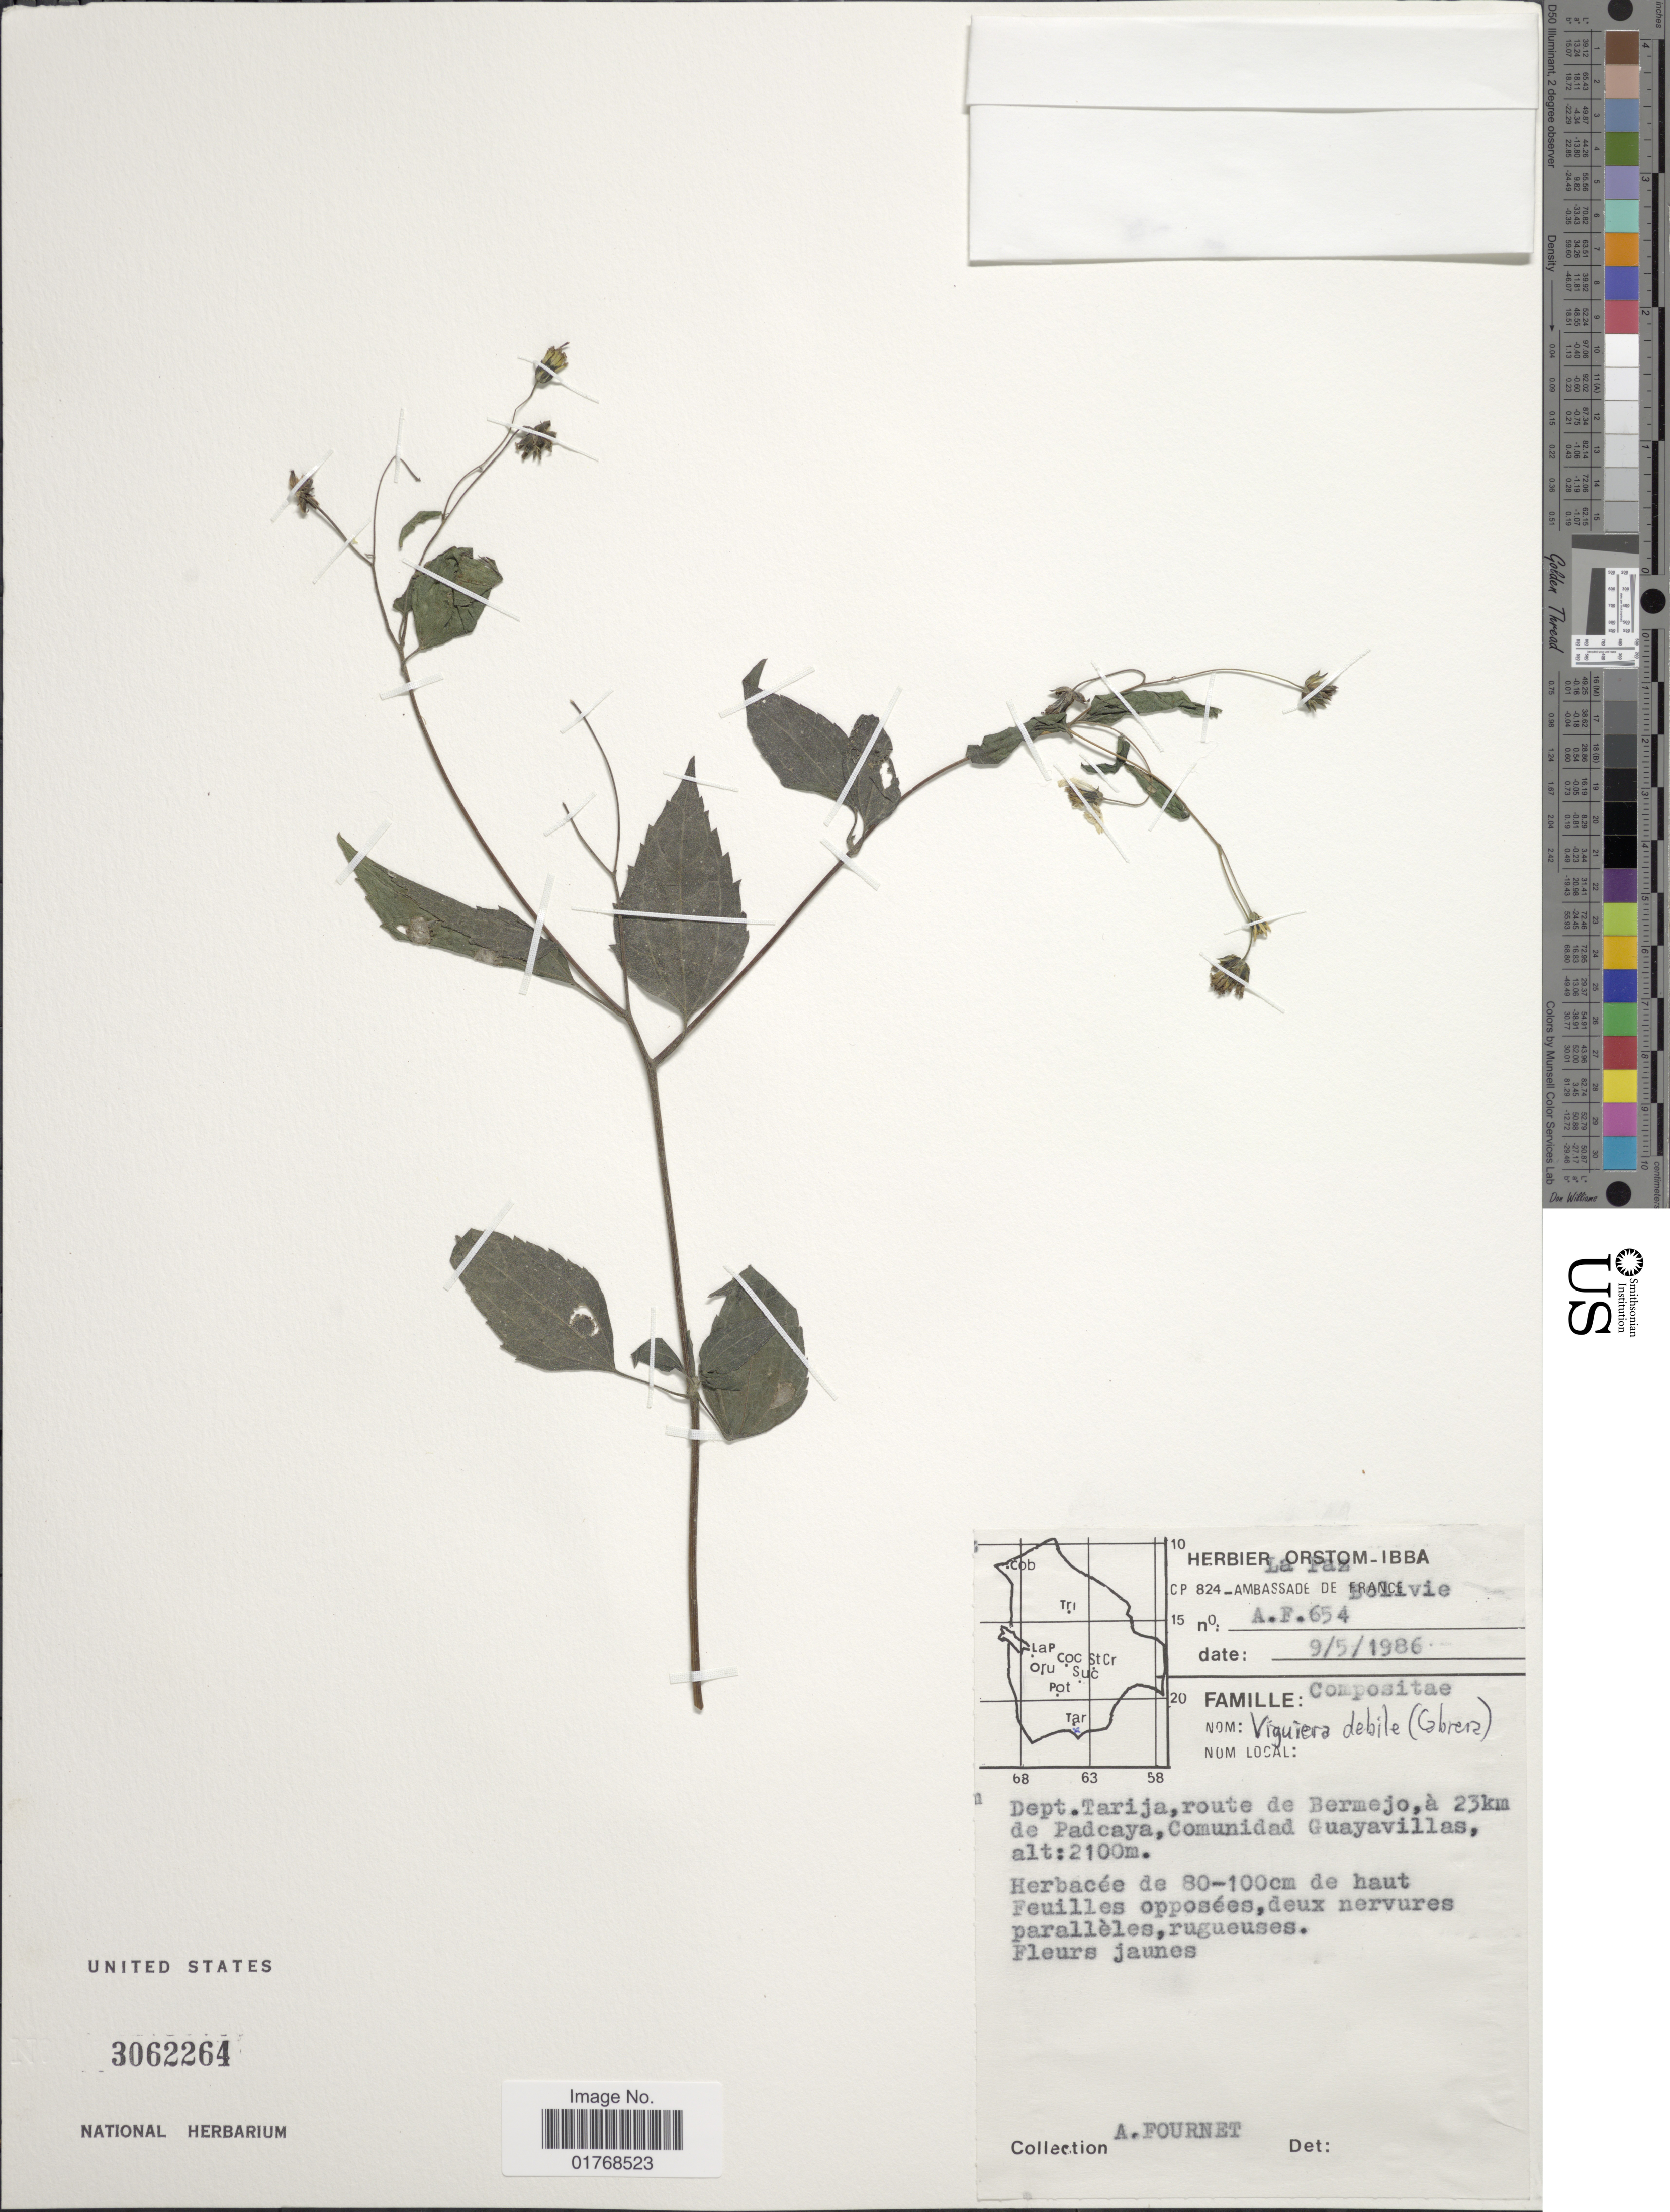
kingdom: Plantae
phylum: Tracheophyta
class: Magnoliopsida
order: Asterales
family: Asteraceae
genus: Viguiera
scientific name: Viguiera cabrerae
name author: H. Rob.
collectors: A. Fournet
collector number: A.F.654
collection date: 1986-05-09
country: Bolivia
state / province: Tarija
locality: Dept. Tarija, route de Bermejo, à 23km de Padcaya, Comunidad Guayavillas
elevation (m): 2100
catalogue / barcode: US 3062264